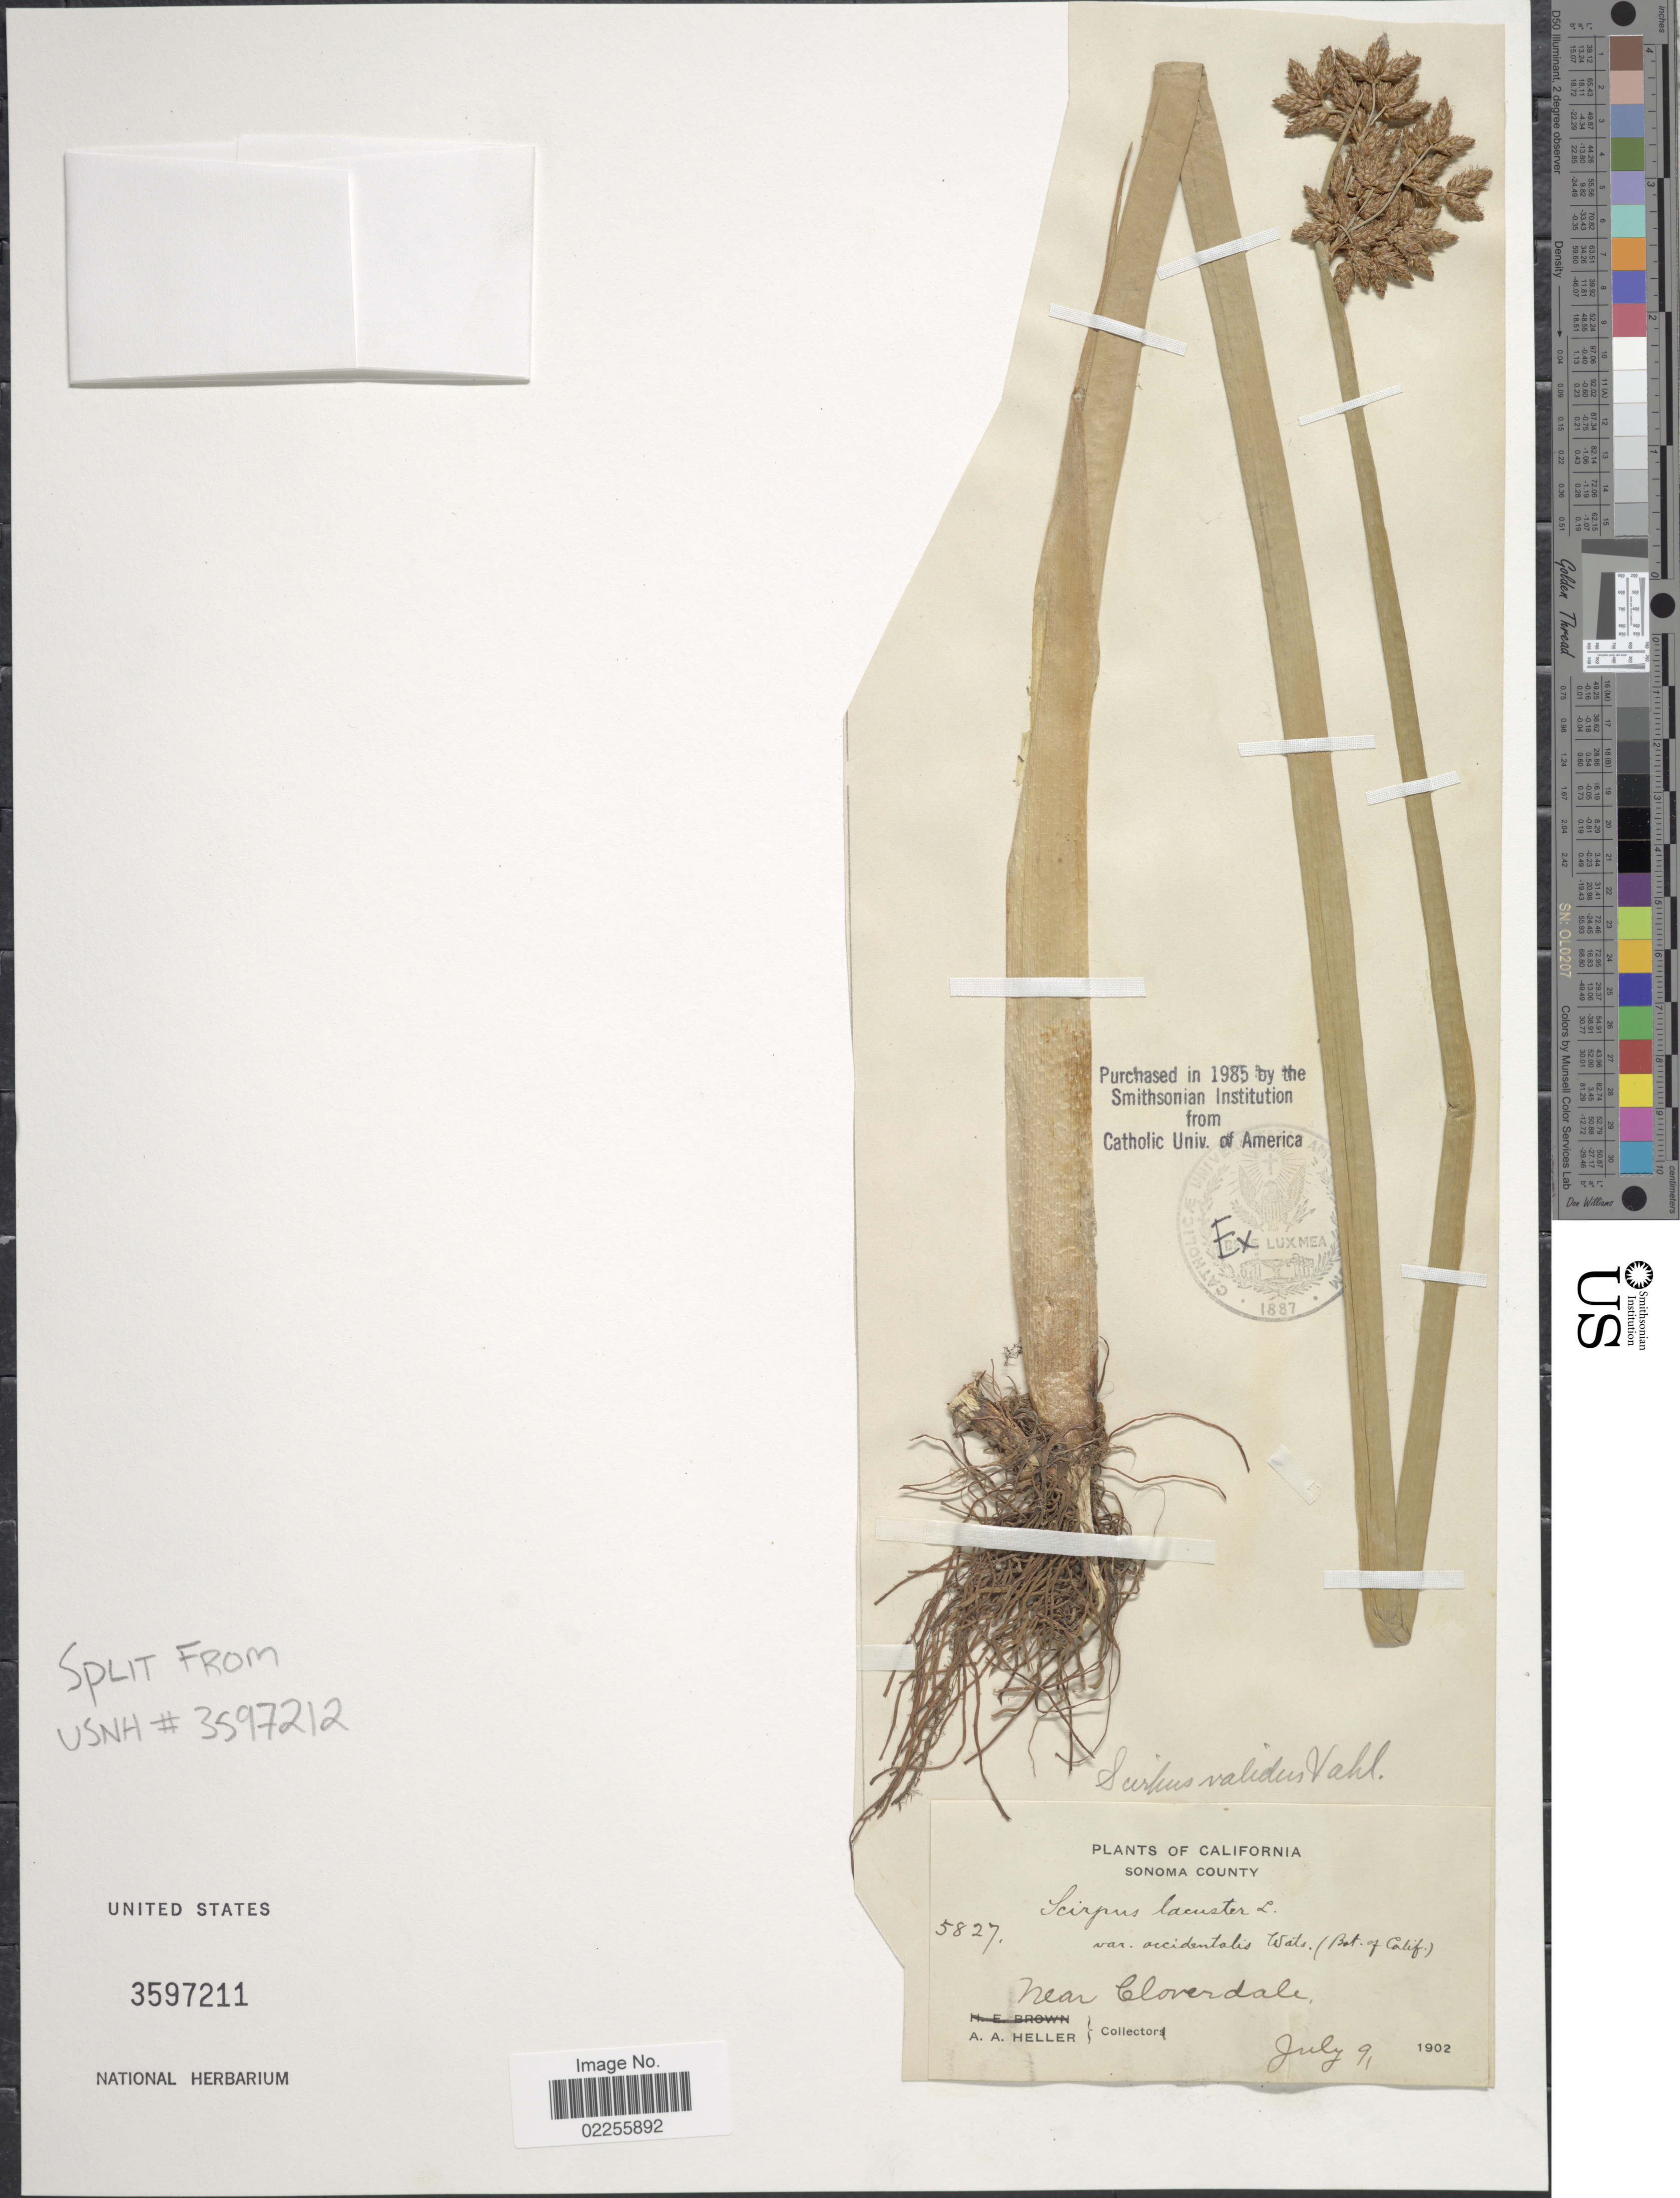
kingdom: Plantae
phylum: Tracheophyta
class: Liliopsida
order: Poales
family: Cyperaceae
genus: Schoenoplectus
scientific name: Schoenoplectus tabernaemontani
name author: (C.C. Gmel.) Palla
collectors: A. A. Heller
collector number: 5827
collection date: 1902-07-09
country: United States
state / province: California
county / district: Sonoma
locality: Sonoma County, near Cloverdale.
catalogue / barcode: US 3597211